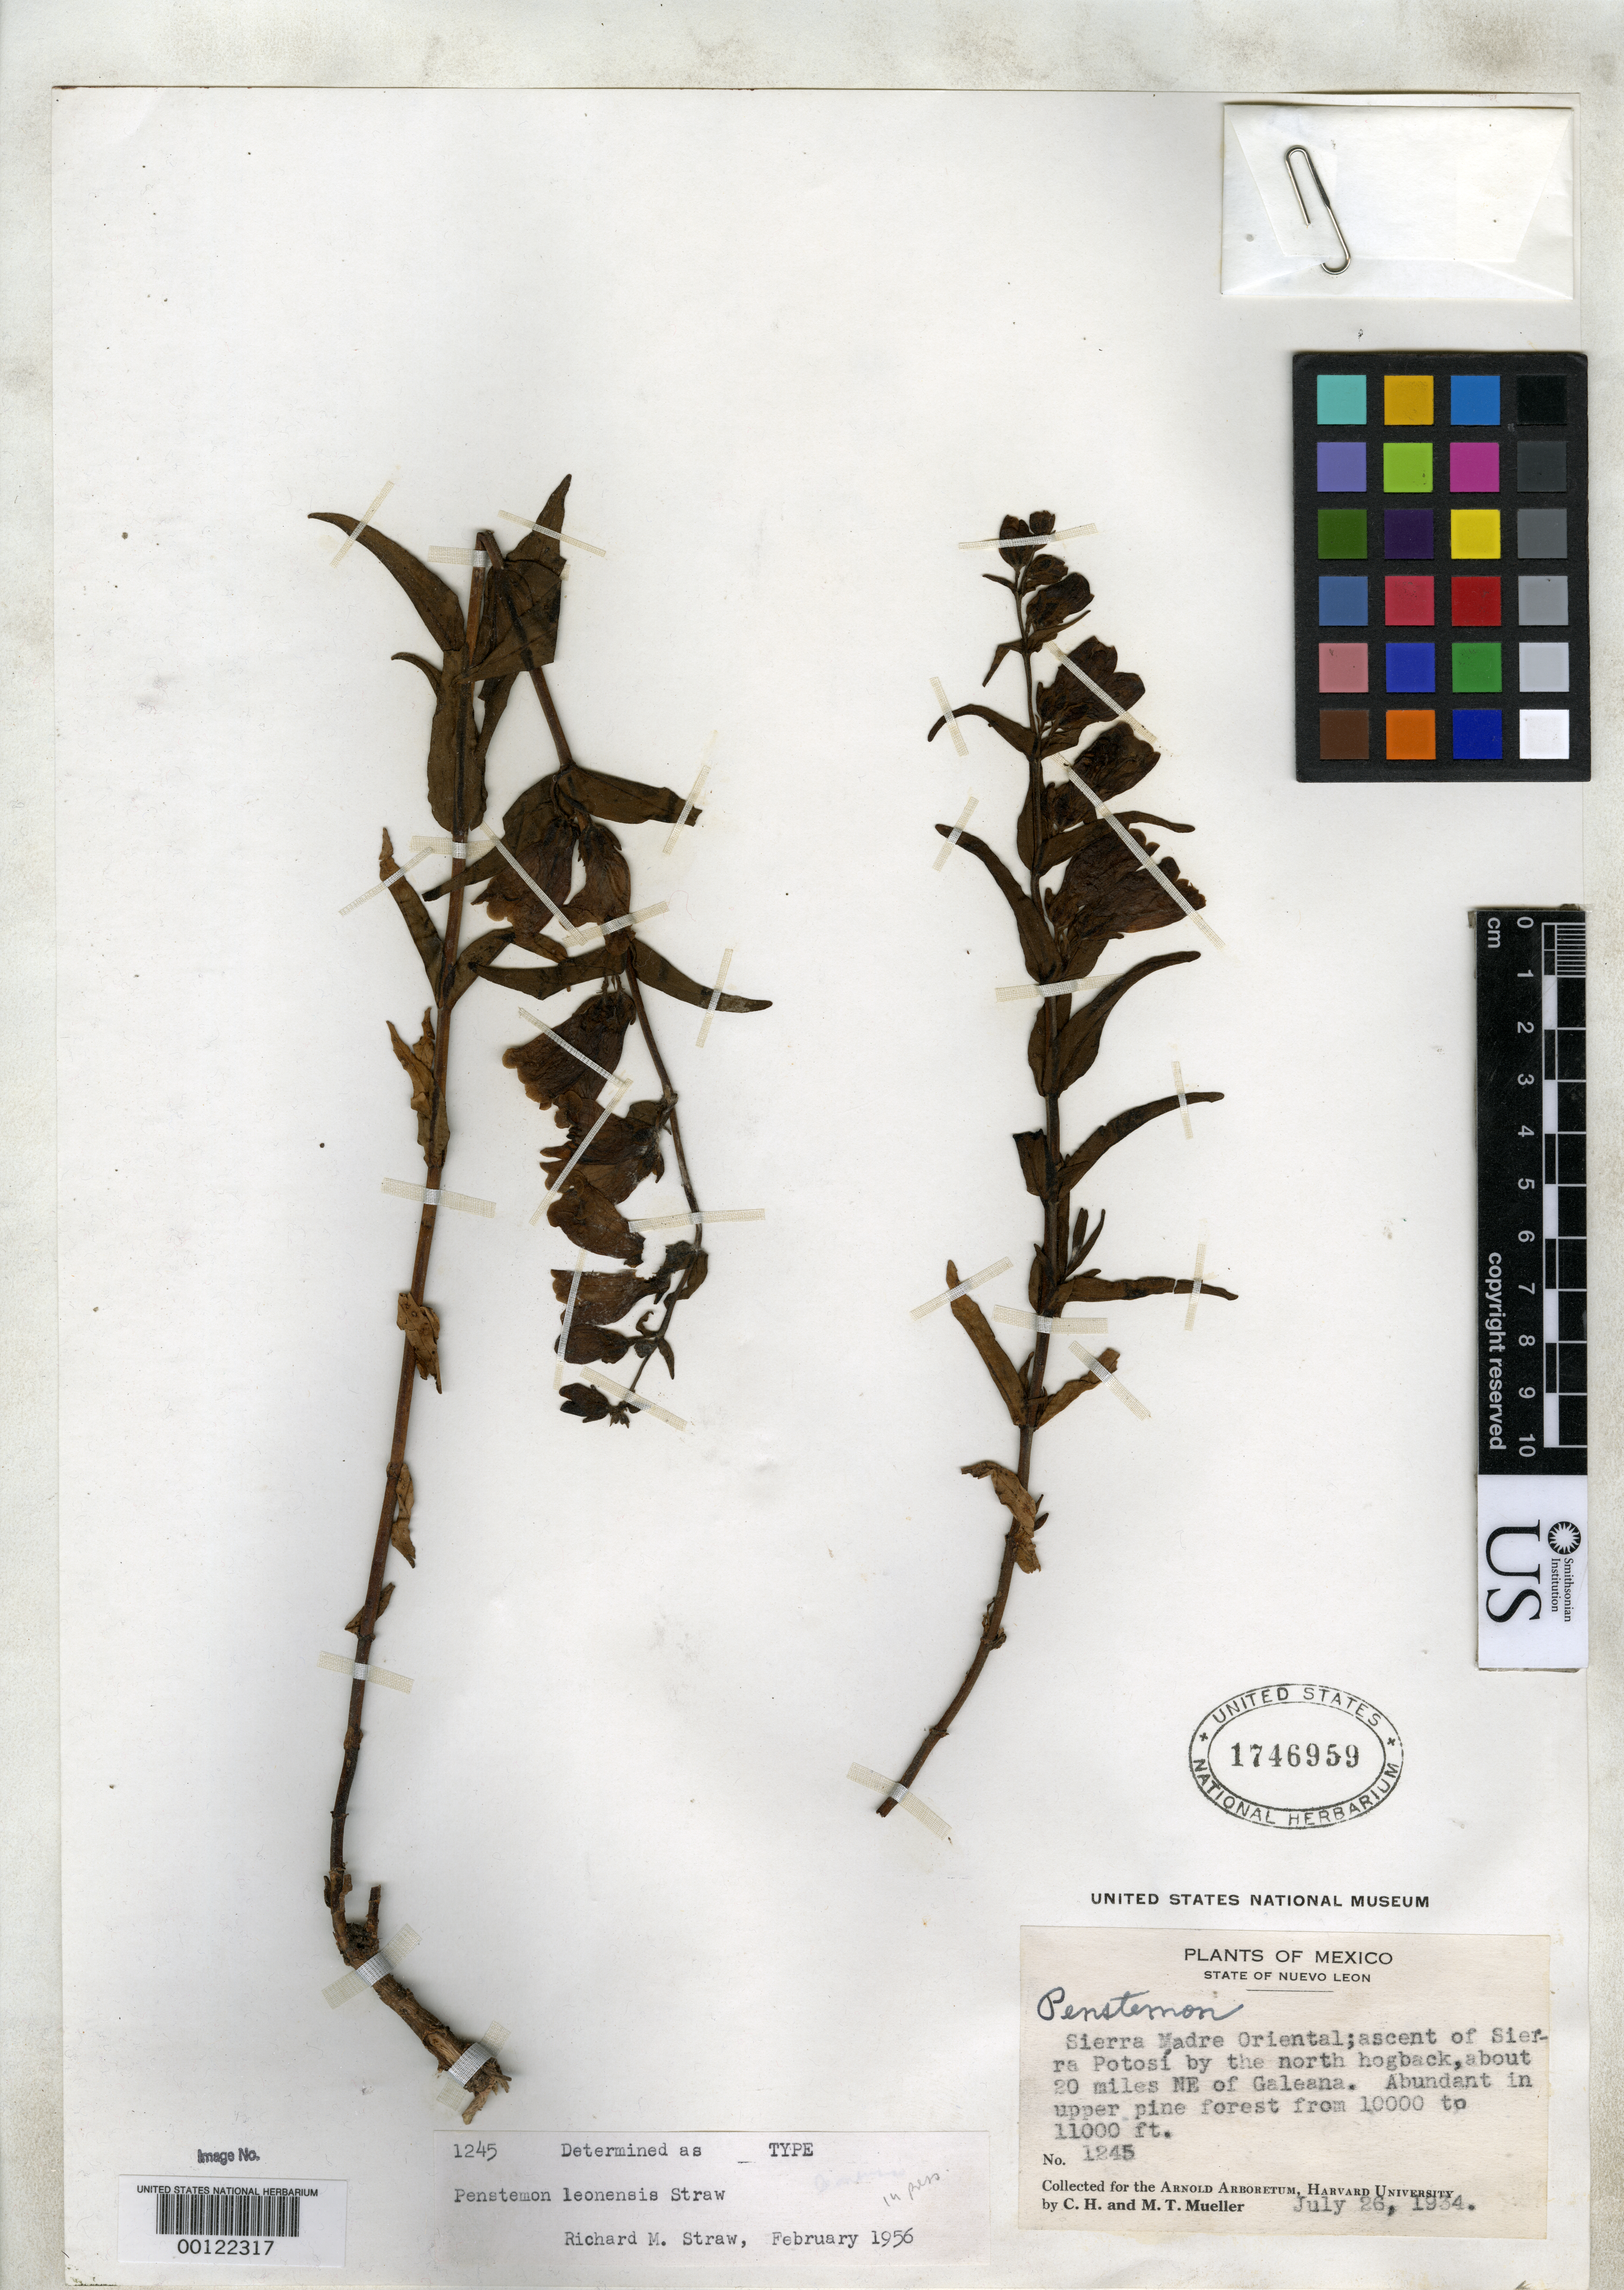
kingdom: Plantae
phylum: Tracheophyta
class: Magnoliopsida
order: Lamiales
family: Plantaginaceae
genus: Penstemon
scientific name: Penstemon leonensis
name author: Straw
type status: Holotype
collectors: C. H. Mueller & M. Mueller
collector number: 1245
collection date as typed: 26 Jul 1934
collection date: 1934-07-26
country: Mexico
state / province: Nuevo León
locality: Galeana.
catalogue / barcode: US 1746959